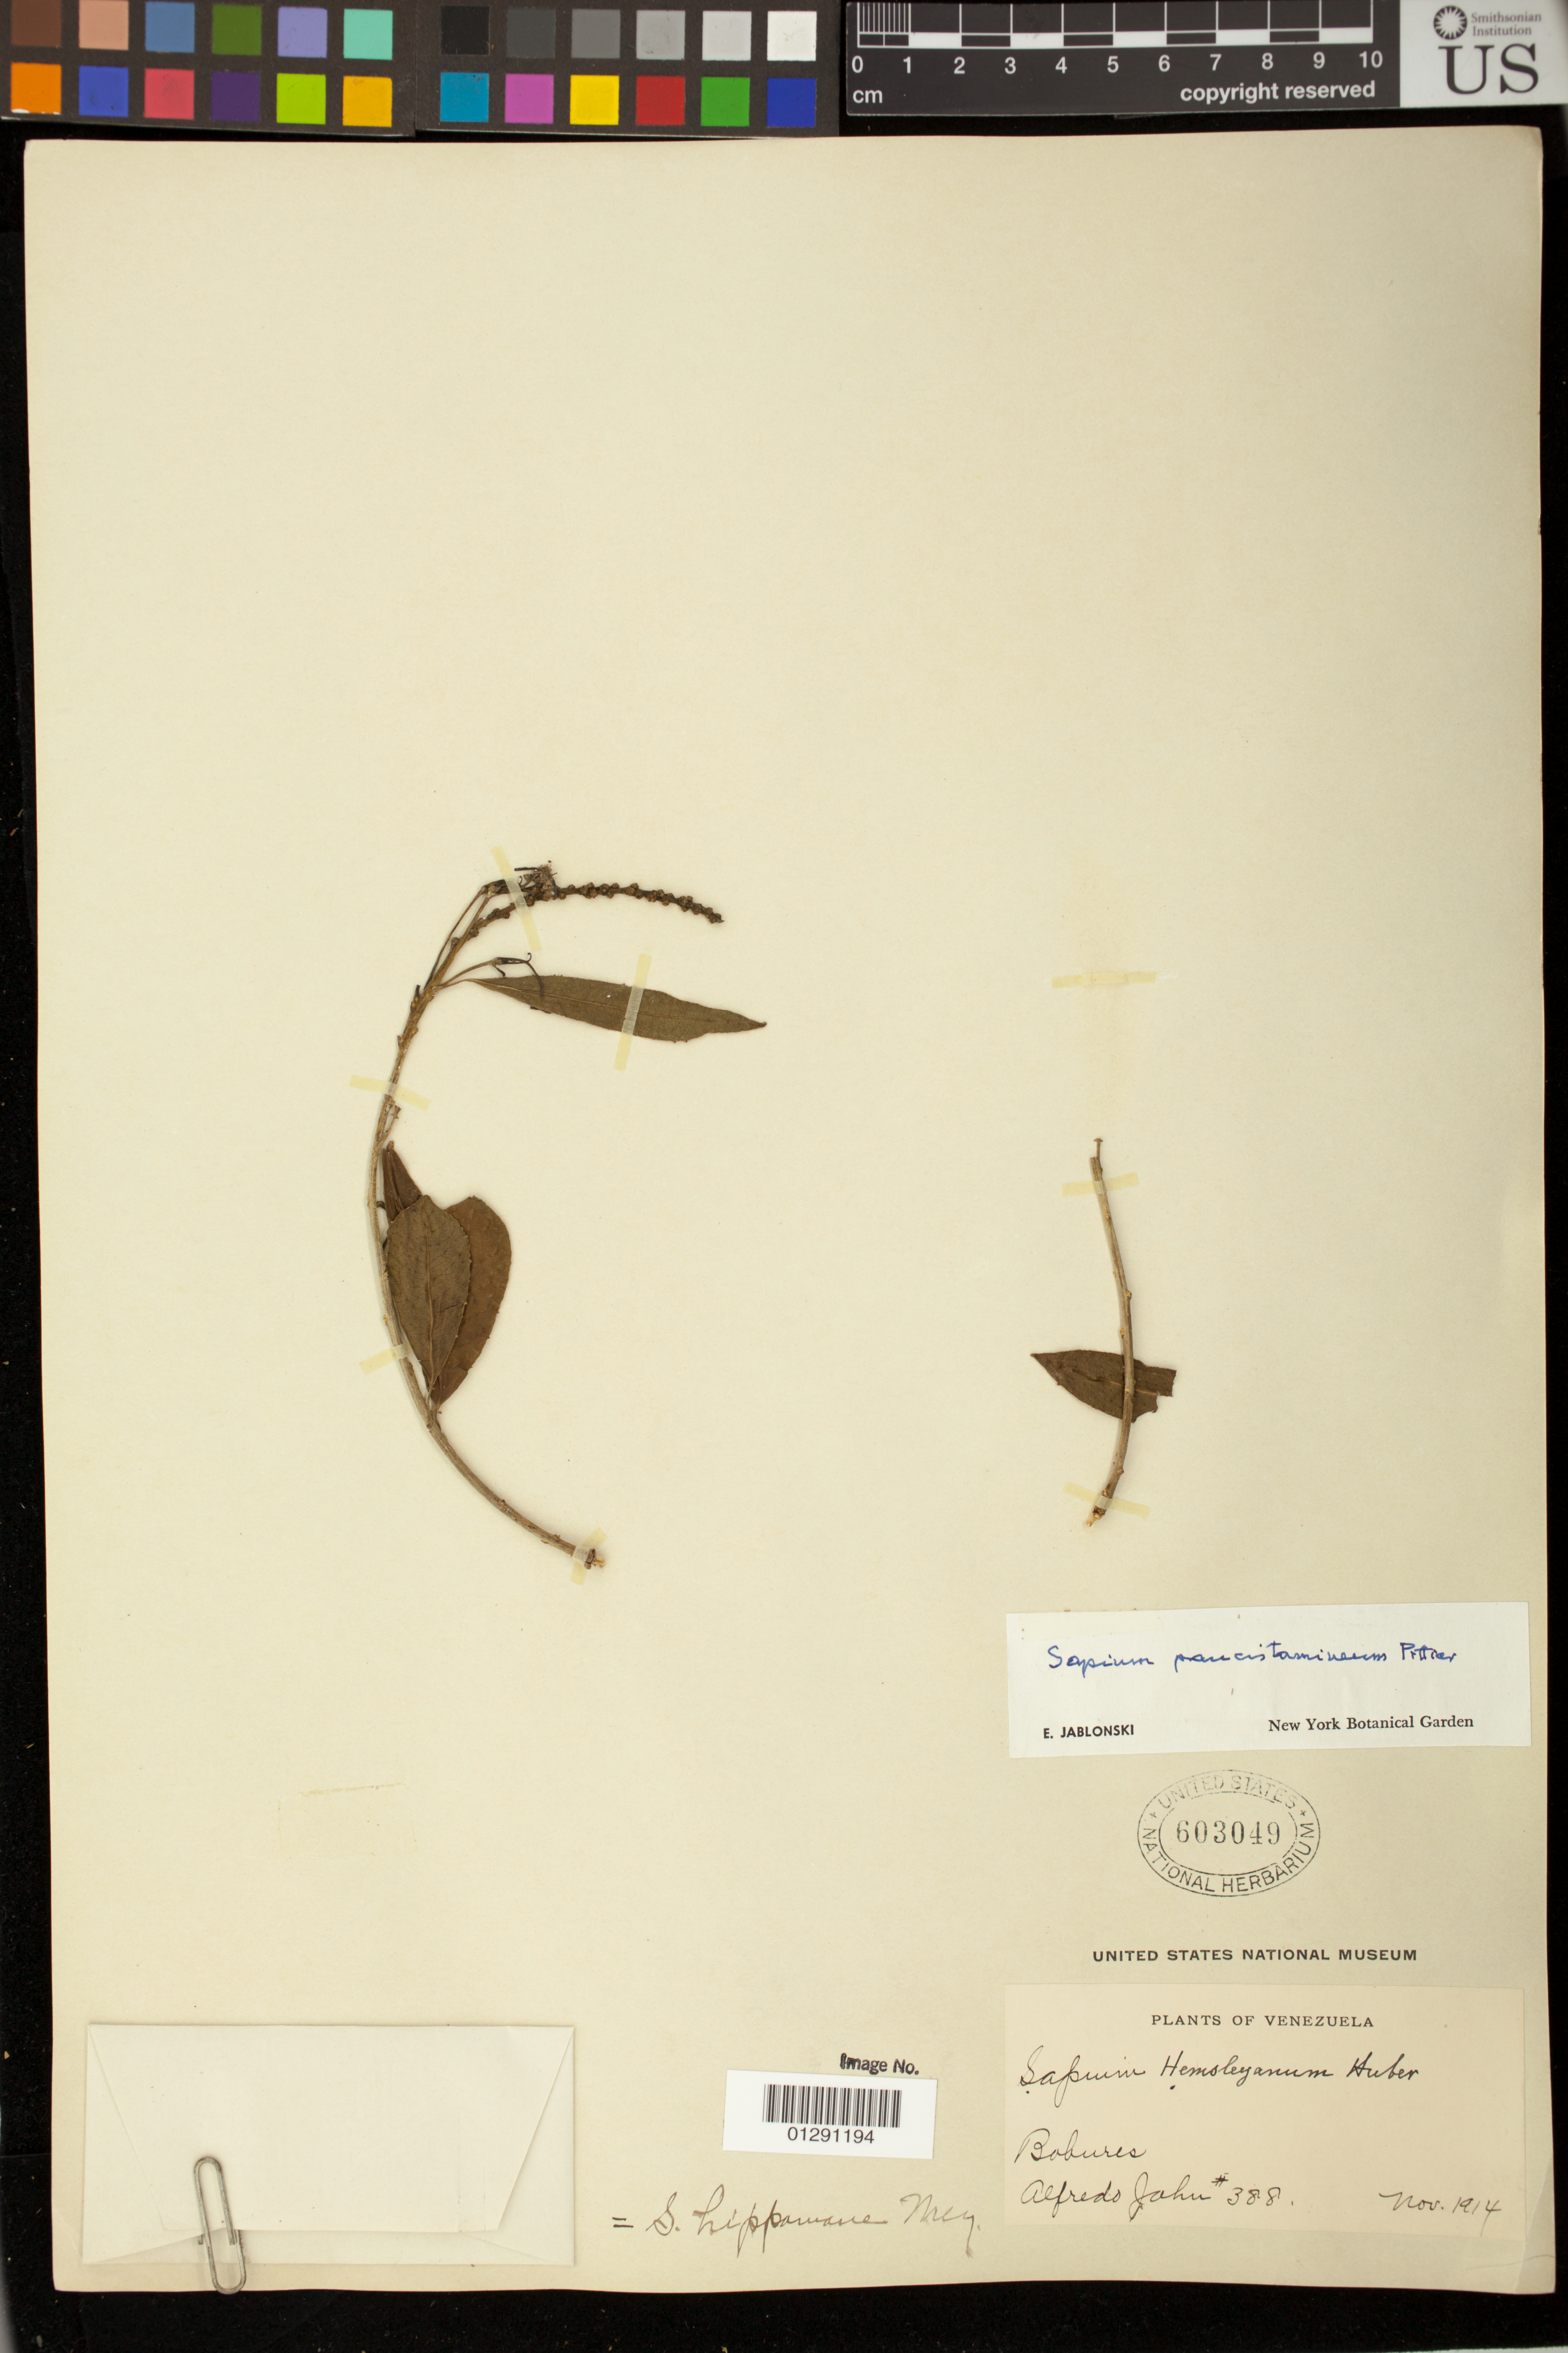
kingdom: Plantae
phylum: Tracheophyta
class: Magnoliopsida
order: Malpighiales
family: Euphorbiaceae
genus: Sapium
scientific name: Sapium glandulatum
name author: (Vell.) Pax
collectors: A. Jahn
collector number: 388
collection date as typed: Nov 1914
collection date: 1914-11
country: Venezuela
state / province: Zulia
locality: Bobures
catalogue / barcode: US 603049